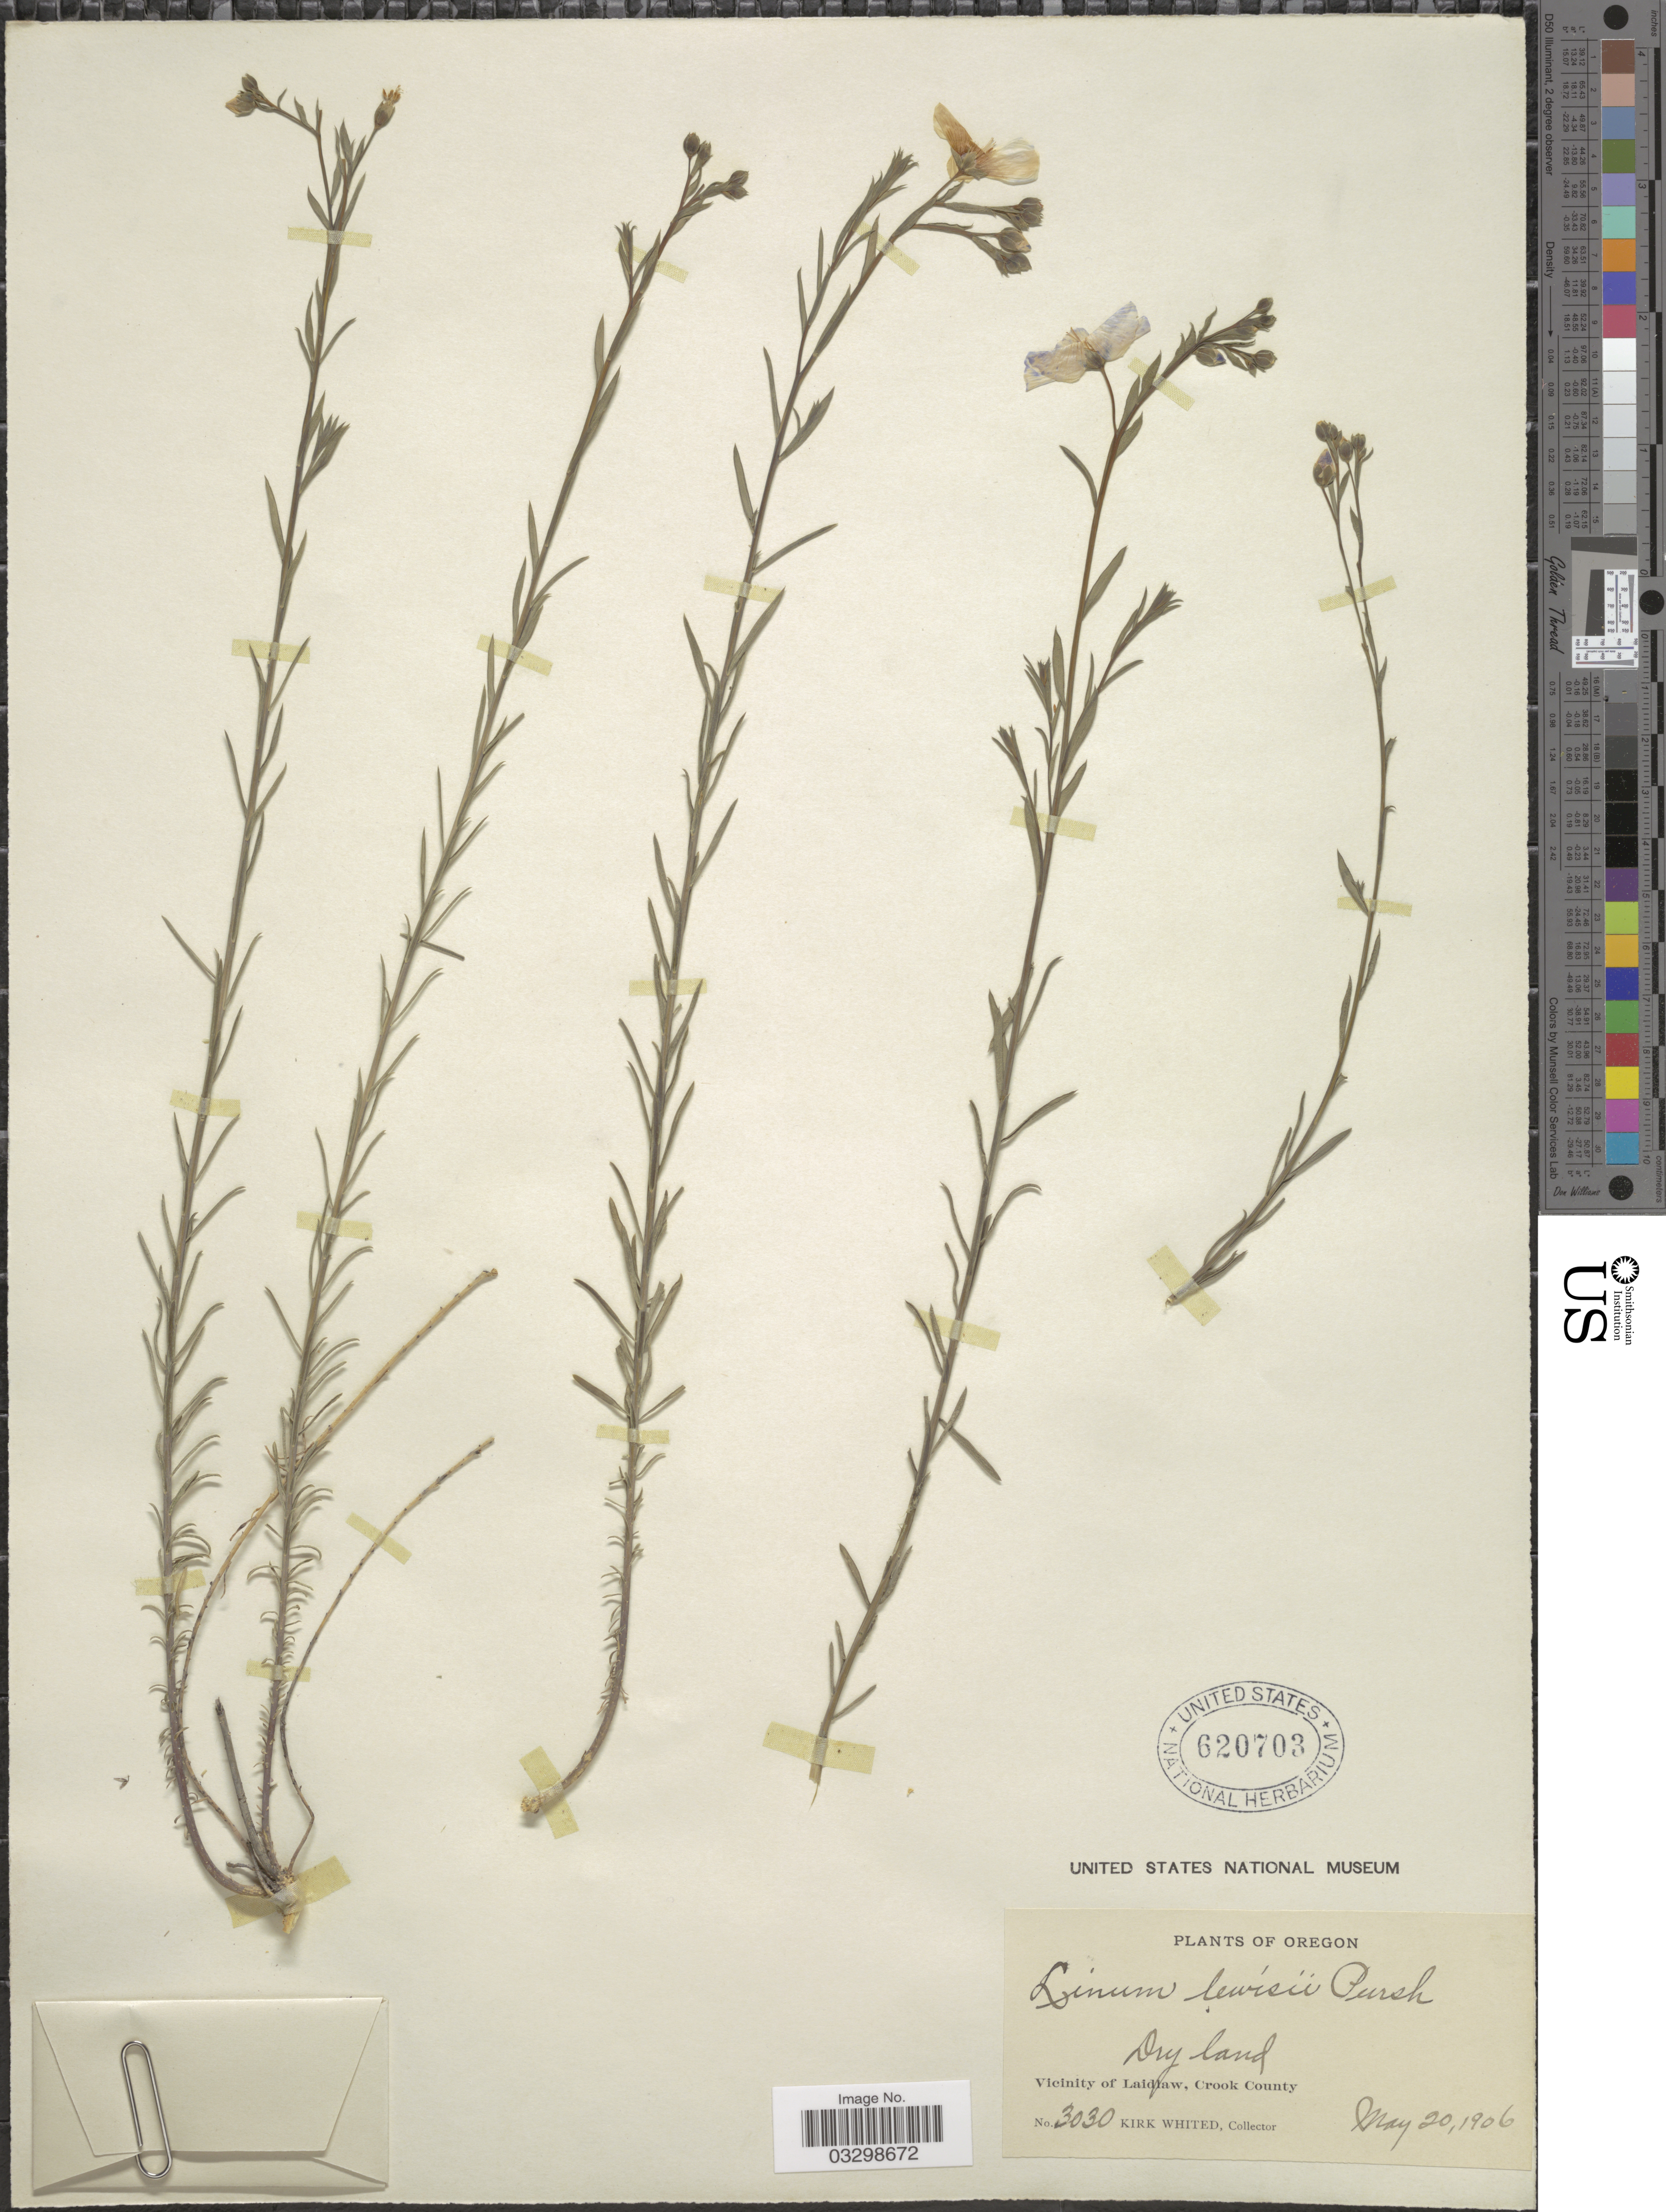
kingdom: Plantae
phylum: Tracheophyta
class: Magnoliopsida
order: Malpighiales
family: Linaceae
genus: Linum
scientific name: Linum lewisii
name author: Pursh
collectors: K. Whited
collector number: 3030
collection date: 1906-05-20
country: United States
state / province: Oregon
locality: Vicinity of Laidlow, Crook County.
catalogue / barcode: US 620703